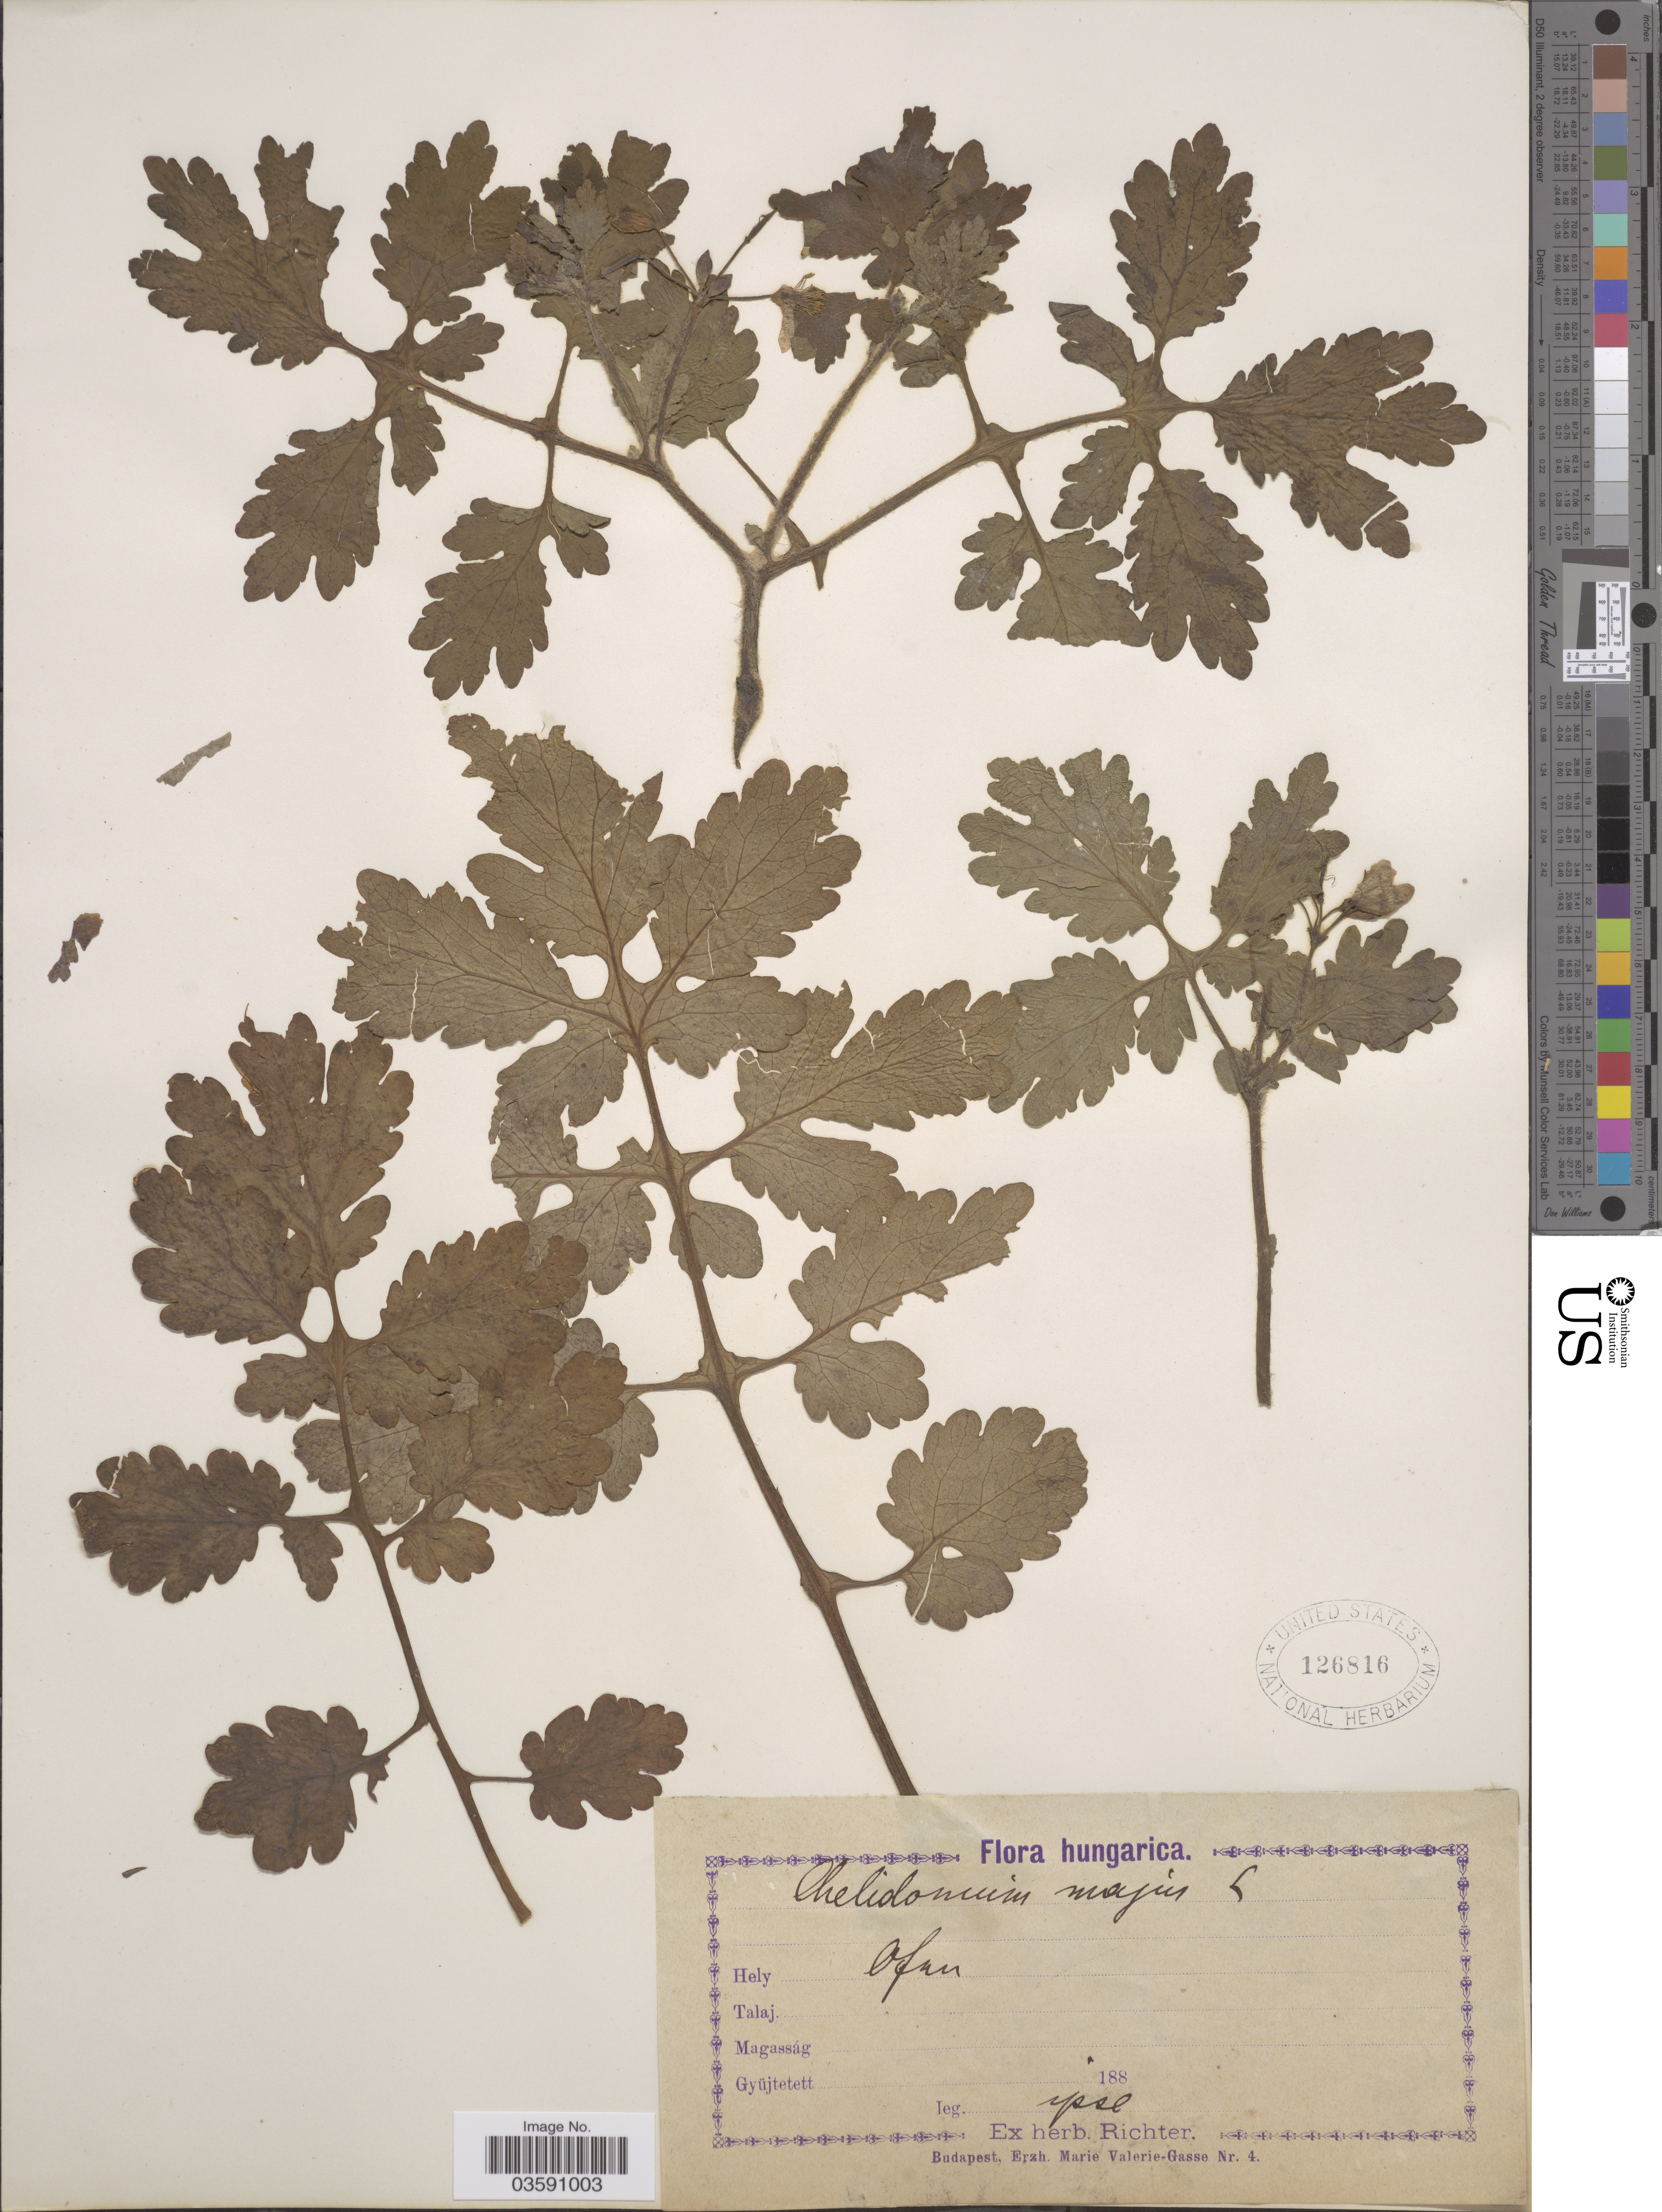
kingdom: Plantae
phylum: Tracheophyta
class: Magnoliopsida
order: Ranunculales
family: Papaveraceae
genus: Chelidonium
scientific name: Chelidonium majus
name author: L.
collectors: -- Richter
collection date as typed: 188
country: Hungary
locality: Ofan.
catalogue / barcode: US 126816